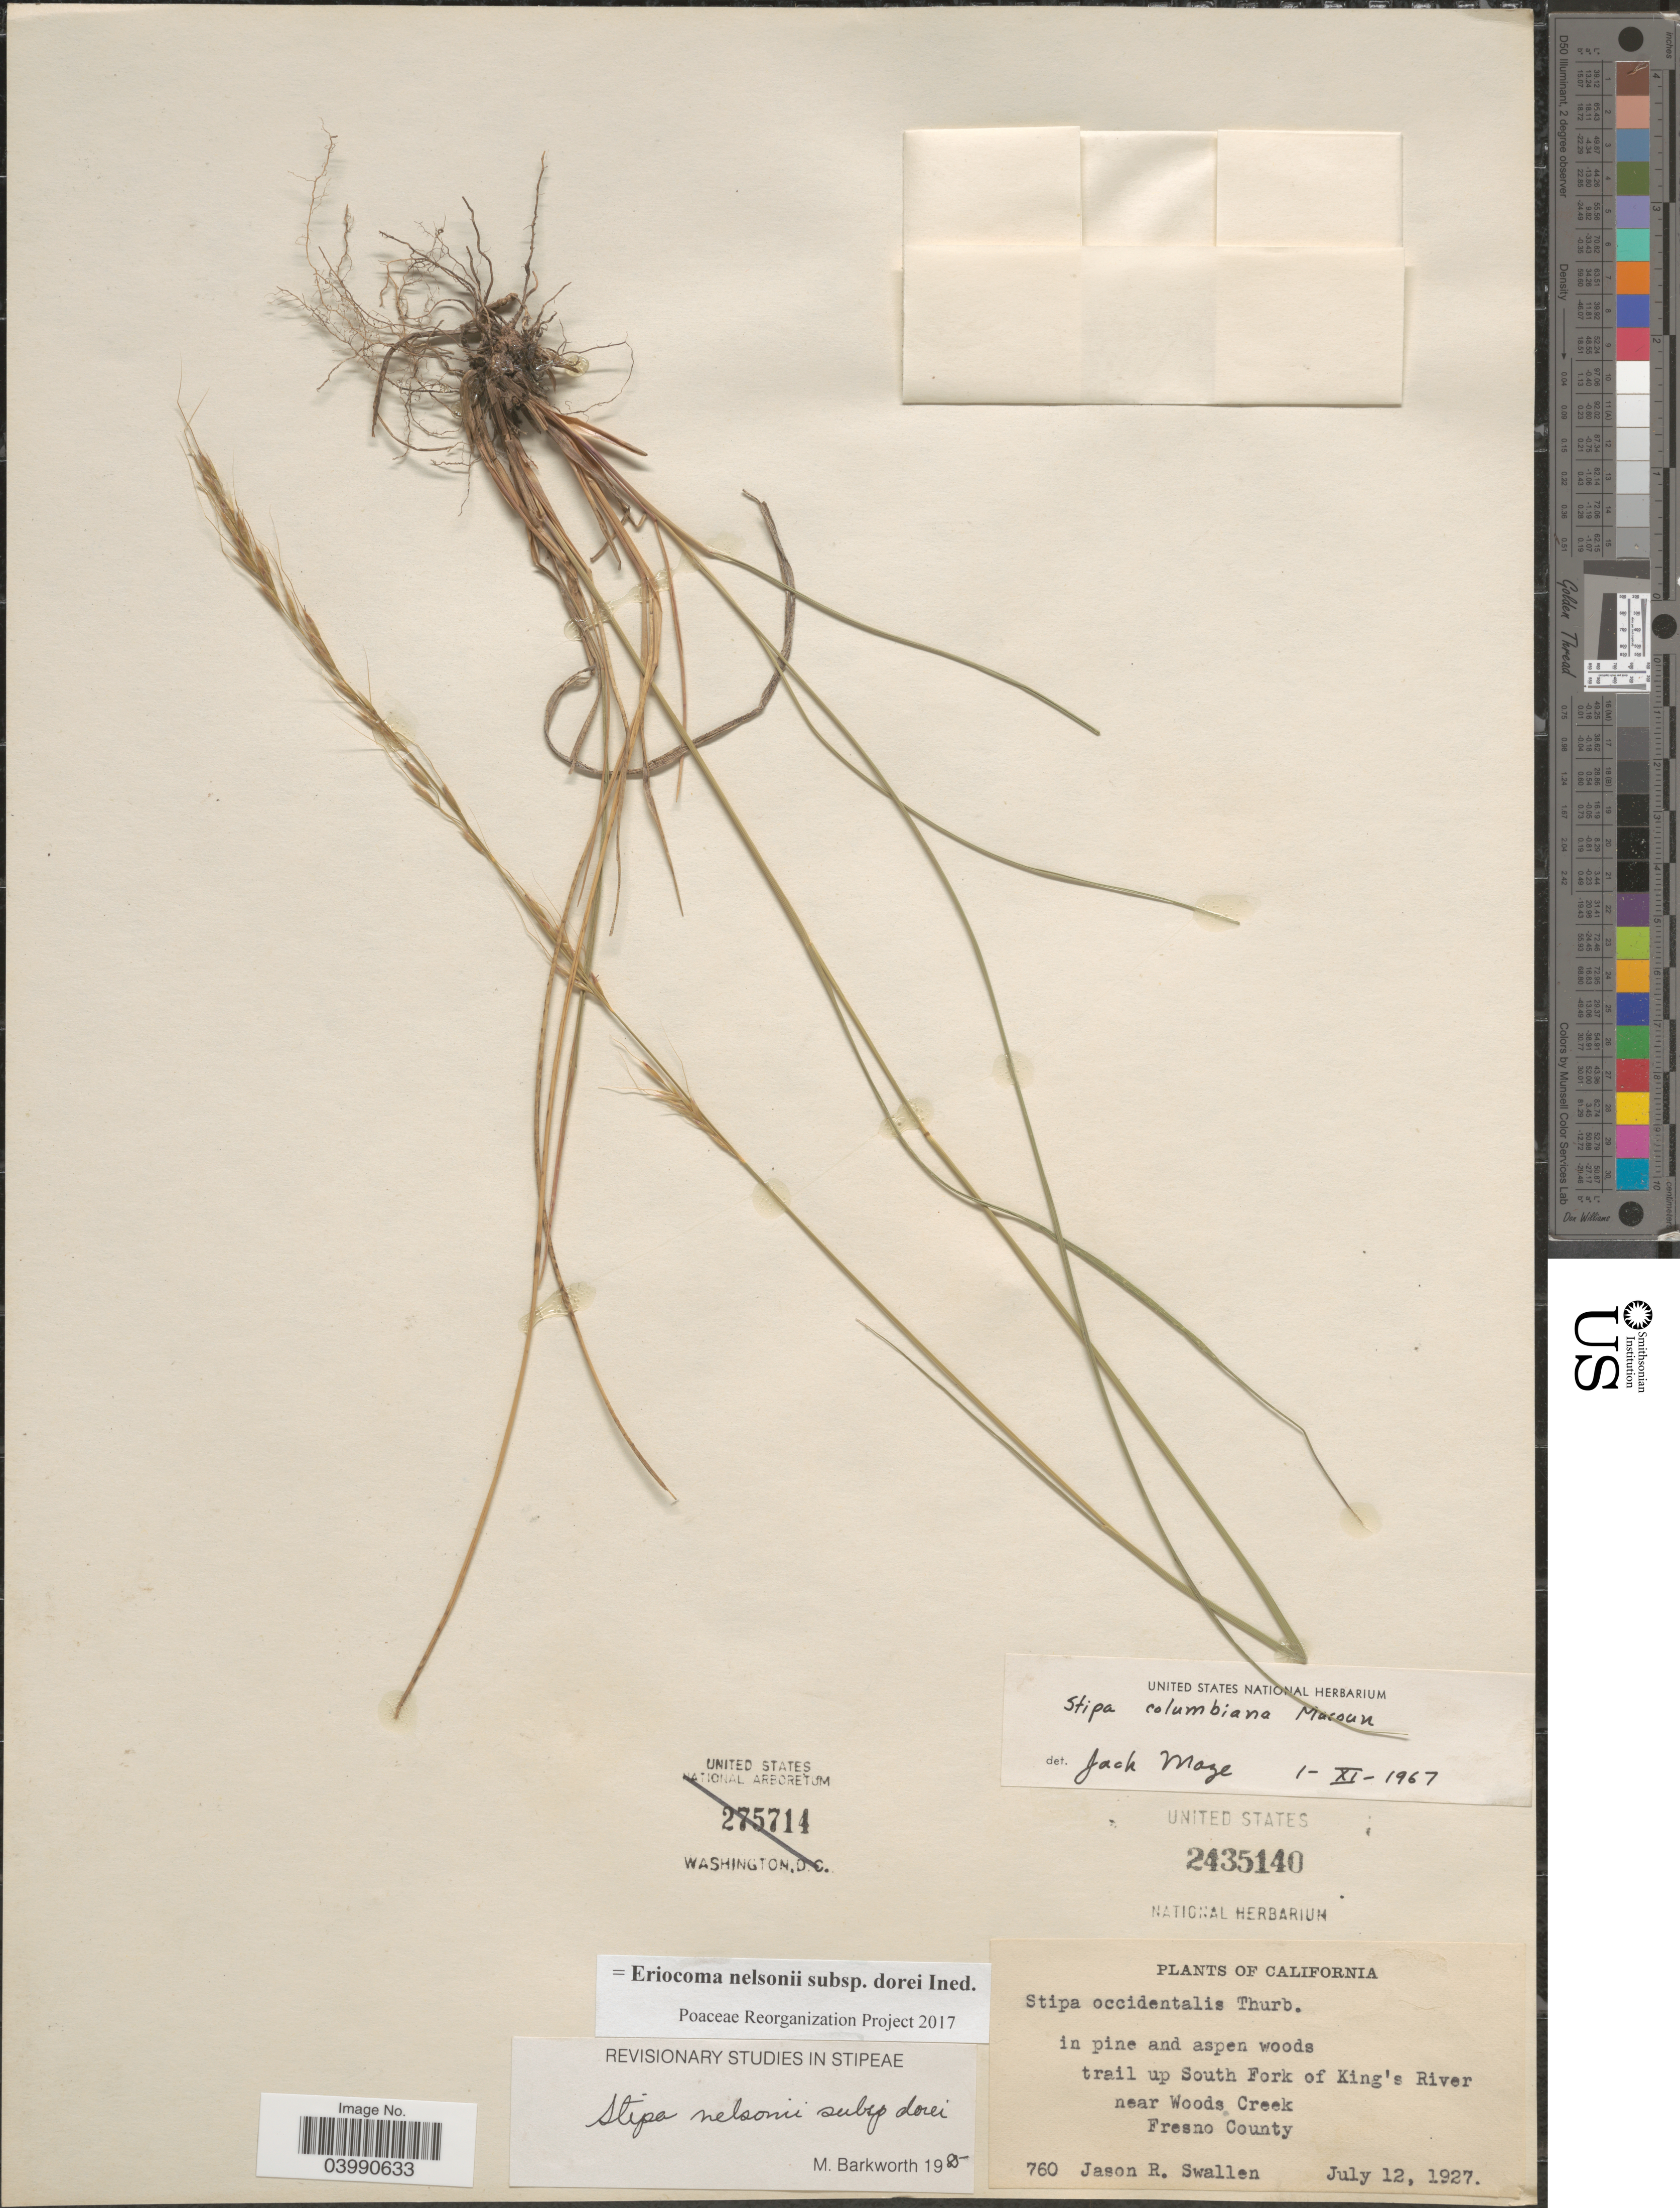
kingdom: Plantae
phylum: Tracheophyta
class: Liliopsida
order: Poales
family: Poaceae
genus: Eriocoma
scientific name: Eriocoma nelsonii subsp. dorei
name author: (Barkworth & J. Maze) Romasch.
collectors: J. R. Swallen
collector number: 760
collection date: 1927-07-12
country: United States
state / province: California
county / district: Fresno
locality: Trail up South Fork of King's River near Woods Creek. Fresno County.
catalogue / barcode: US 2435140